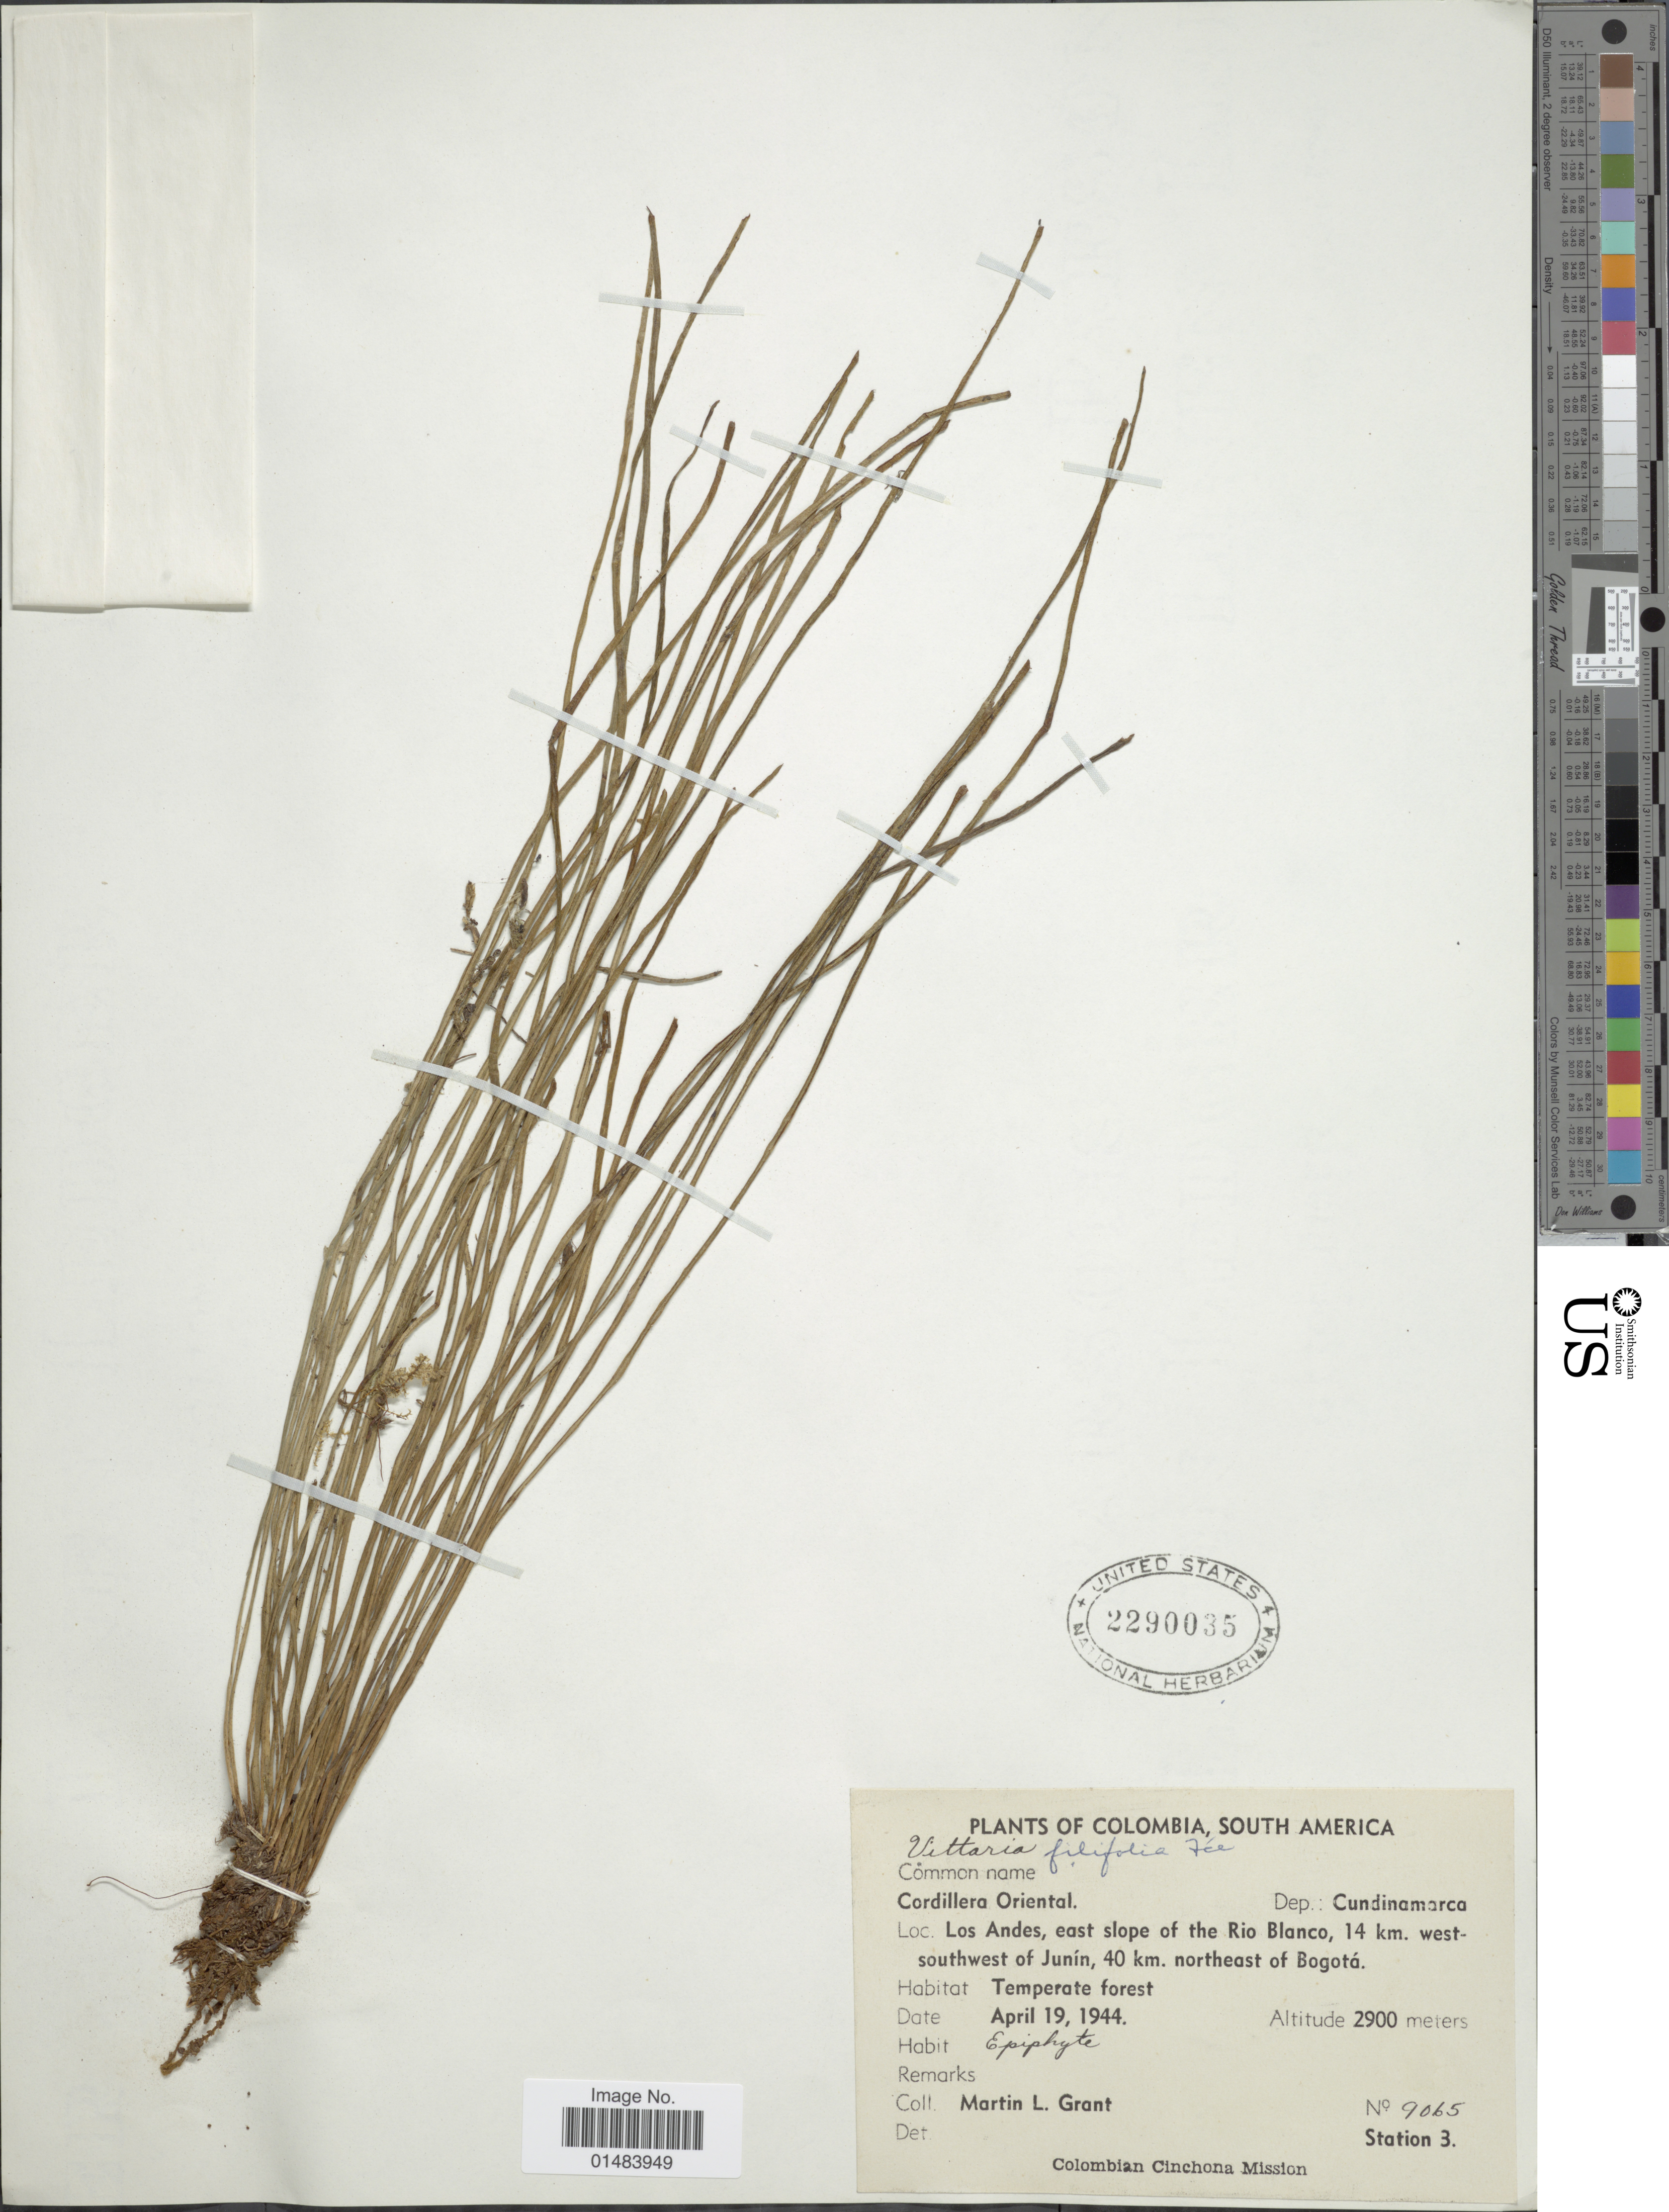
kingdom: Plantae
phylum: Tracheophyta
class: Polypodiopsida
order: Polypodiales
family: Pteridaceae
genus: Vittaria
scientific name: Vittaria graminifolia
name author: Kaulf.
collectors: M. L. Grant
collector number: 9065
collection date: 1944-04-19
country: Colombia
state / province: Cundinamarca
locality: South America, Cordillera Oriental, Dep.: Cundinamarca, Los Andes, east slope of the Rio Blanco, 14 km. west-southwest of Junin, 40 km. northeast of Bogota.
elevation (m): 2900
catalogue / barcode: US 2290035